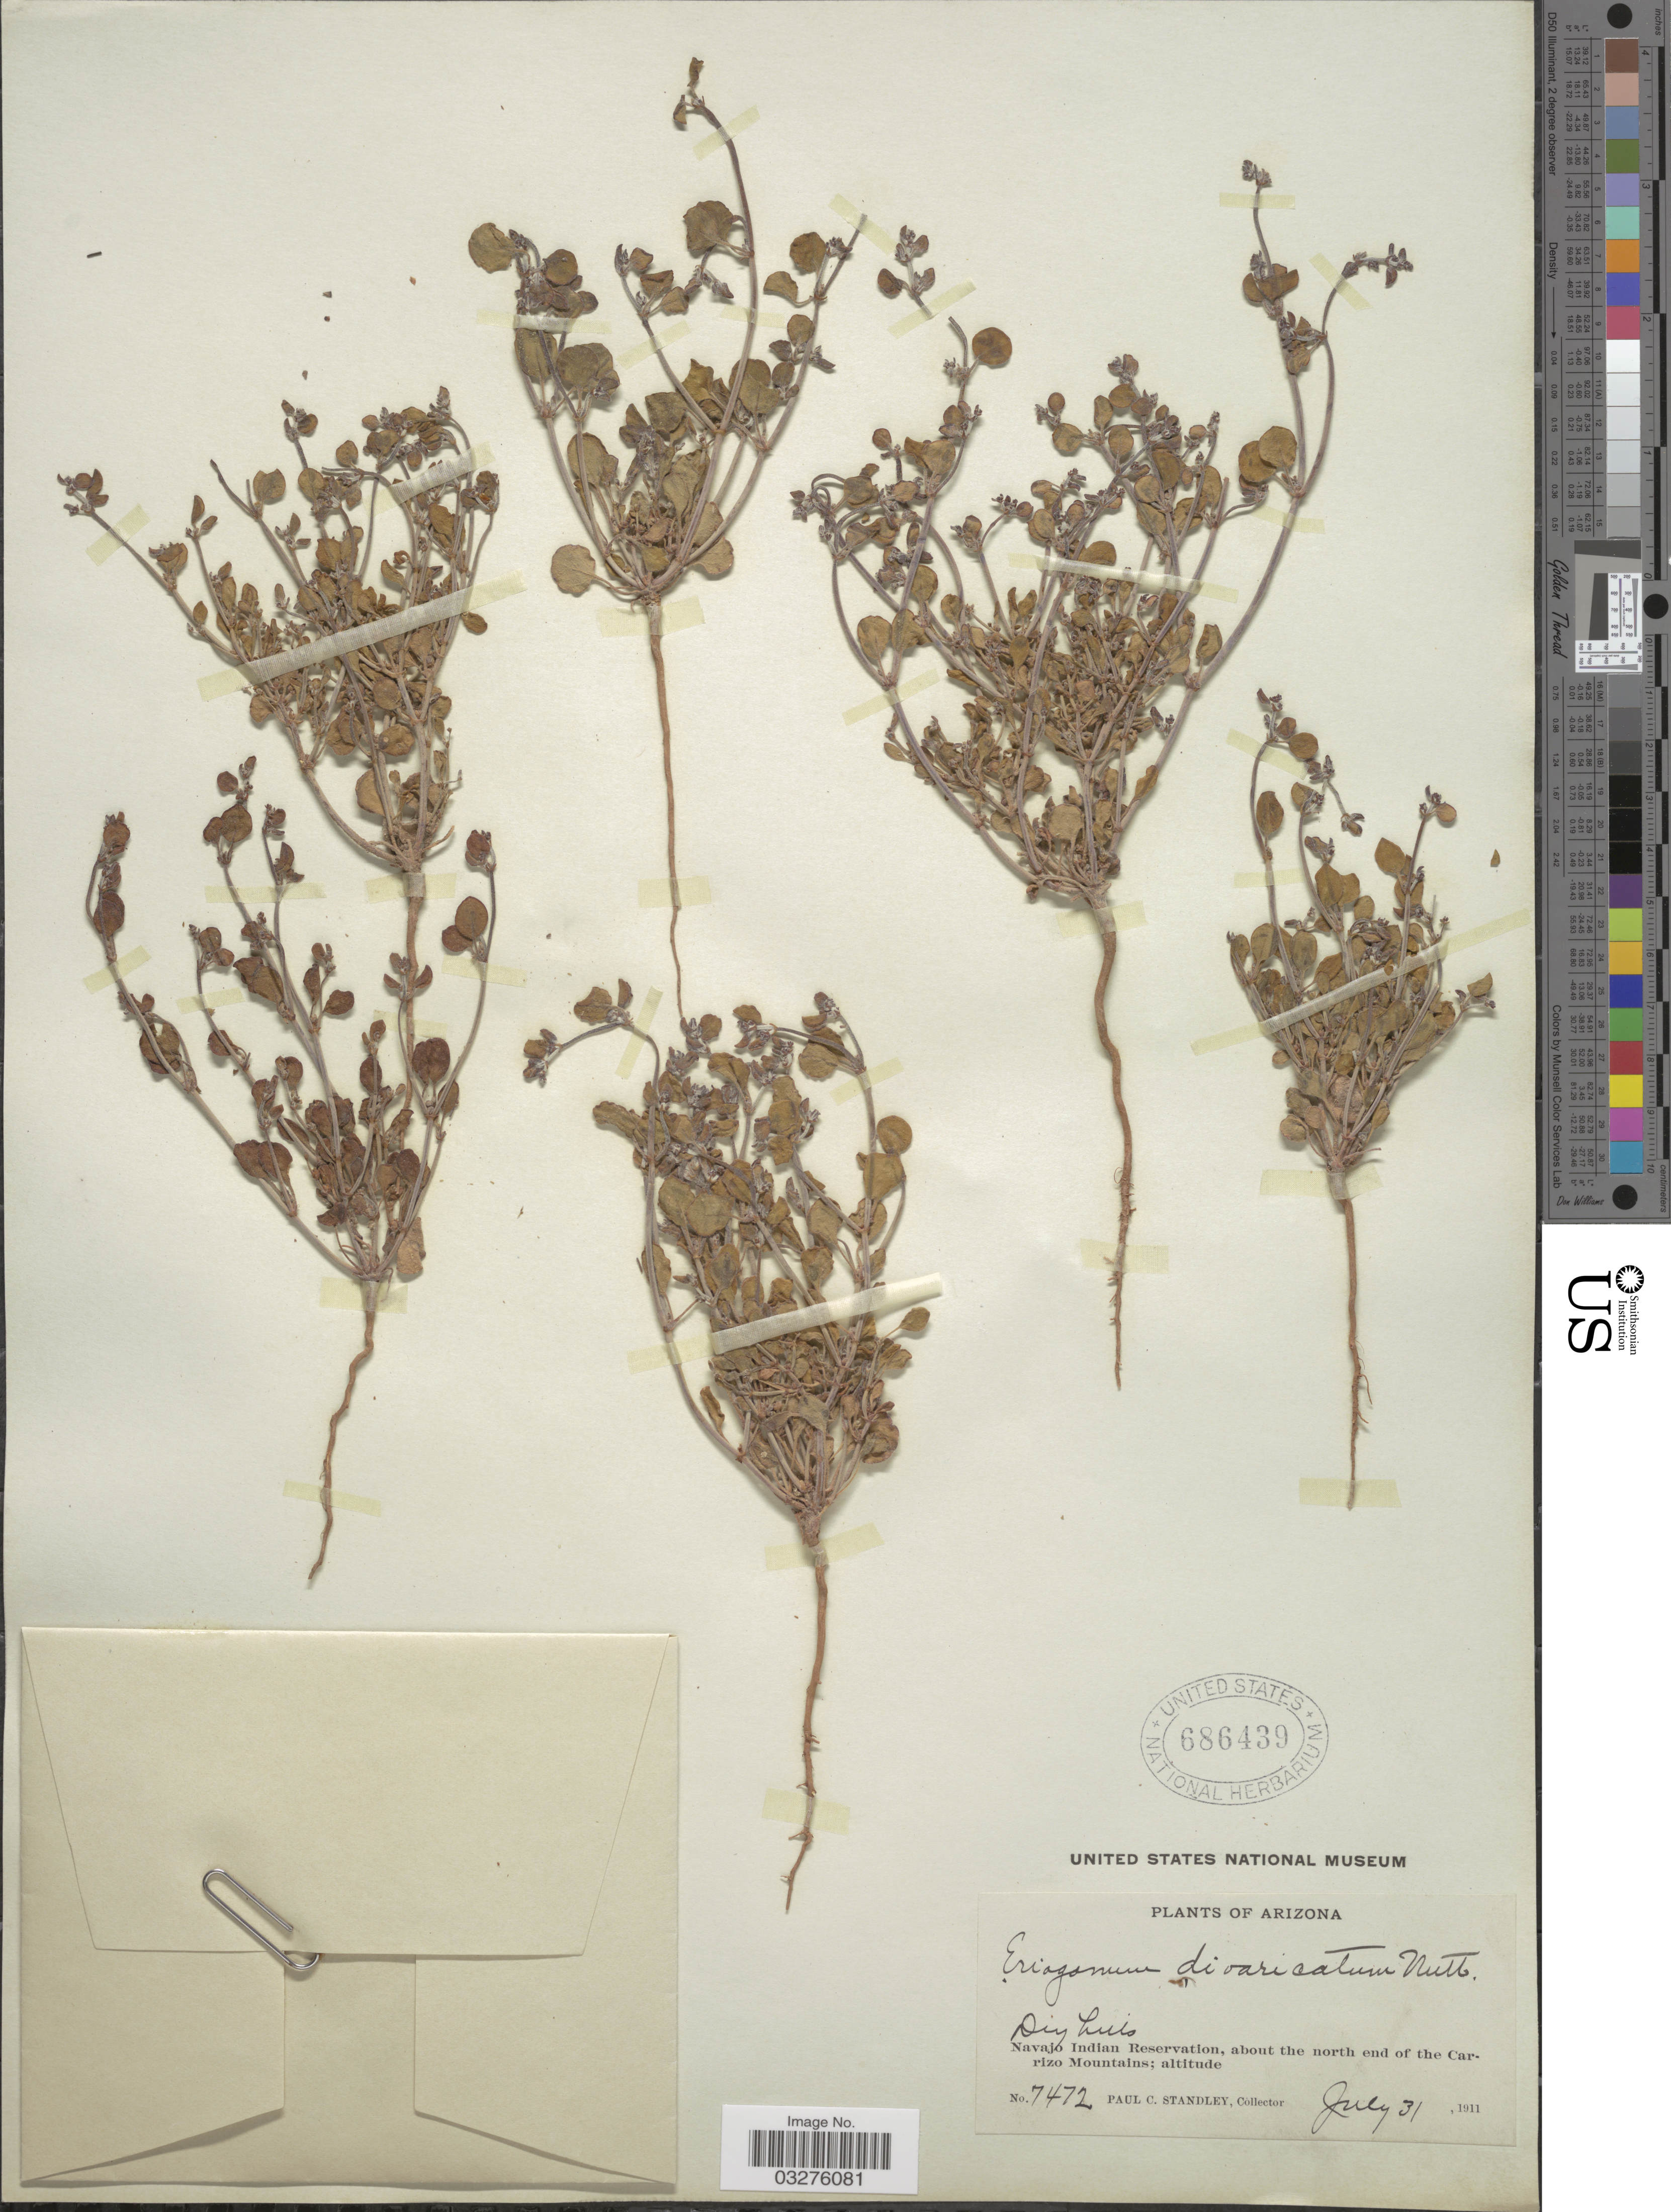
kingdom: Plantae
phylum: Tracheophyta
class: Magnoliopsida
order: Caryophyllales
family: Polygonaceae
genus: Eriogonum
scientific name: Eriogonum divaricatum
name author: Hook.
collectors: P. C. Standley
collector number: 7472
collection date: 1911-07-31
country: United States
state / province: Arizona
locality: Navajo Indian Reservation, about the north end of the Carizo Mountains.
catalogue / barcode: US 686439